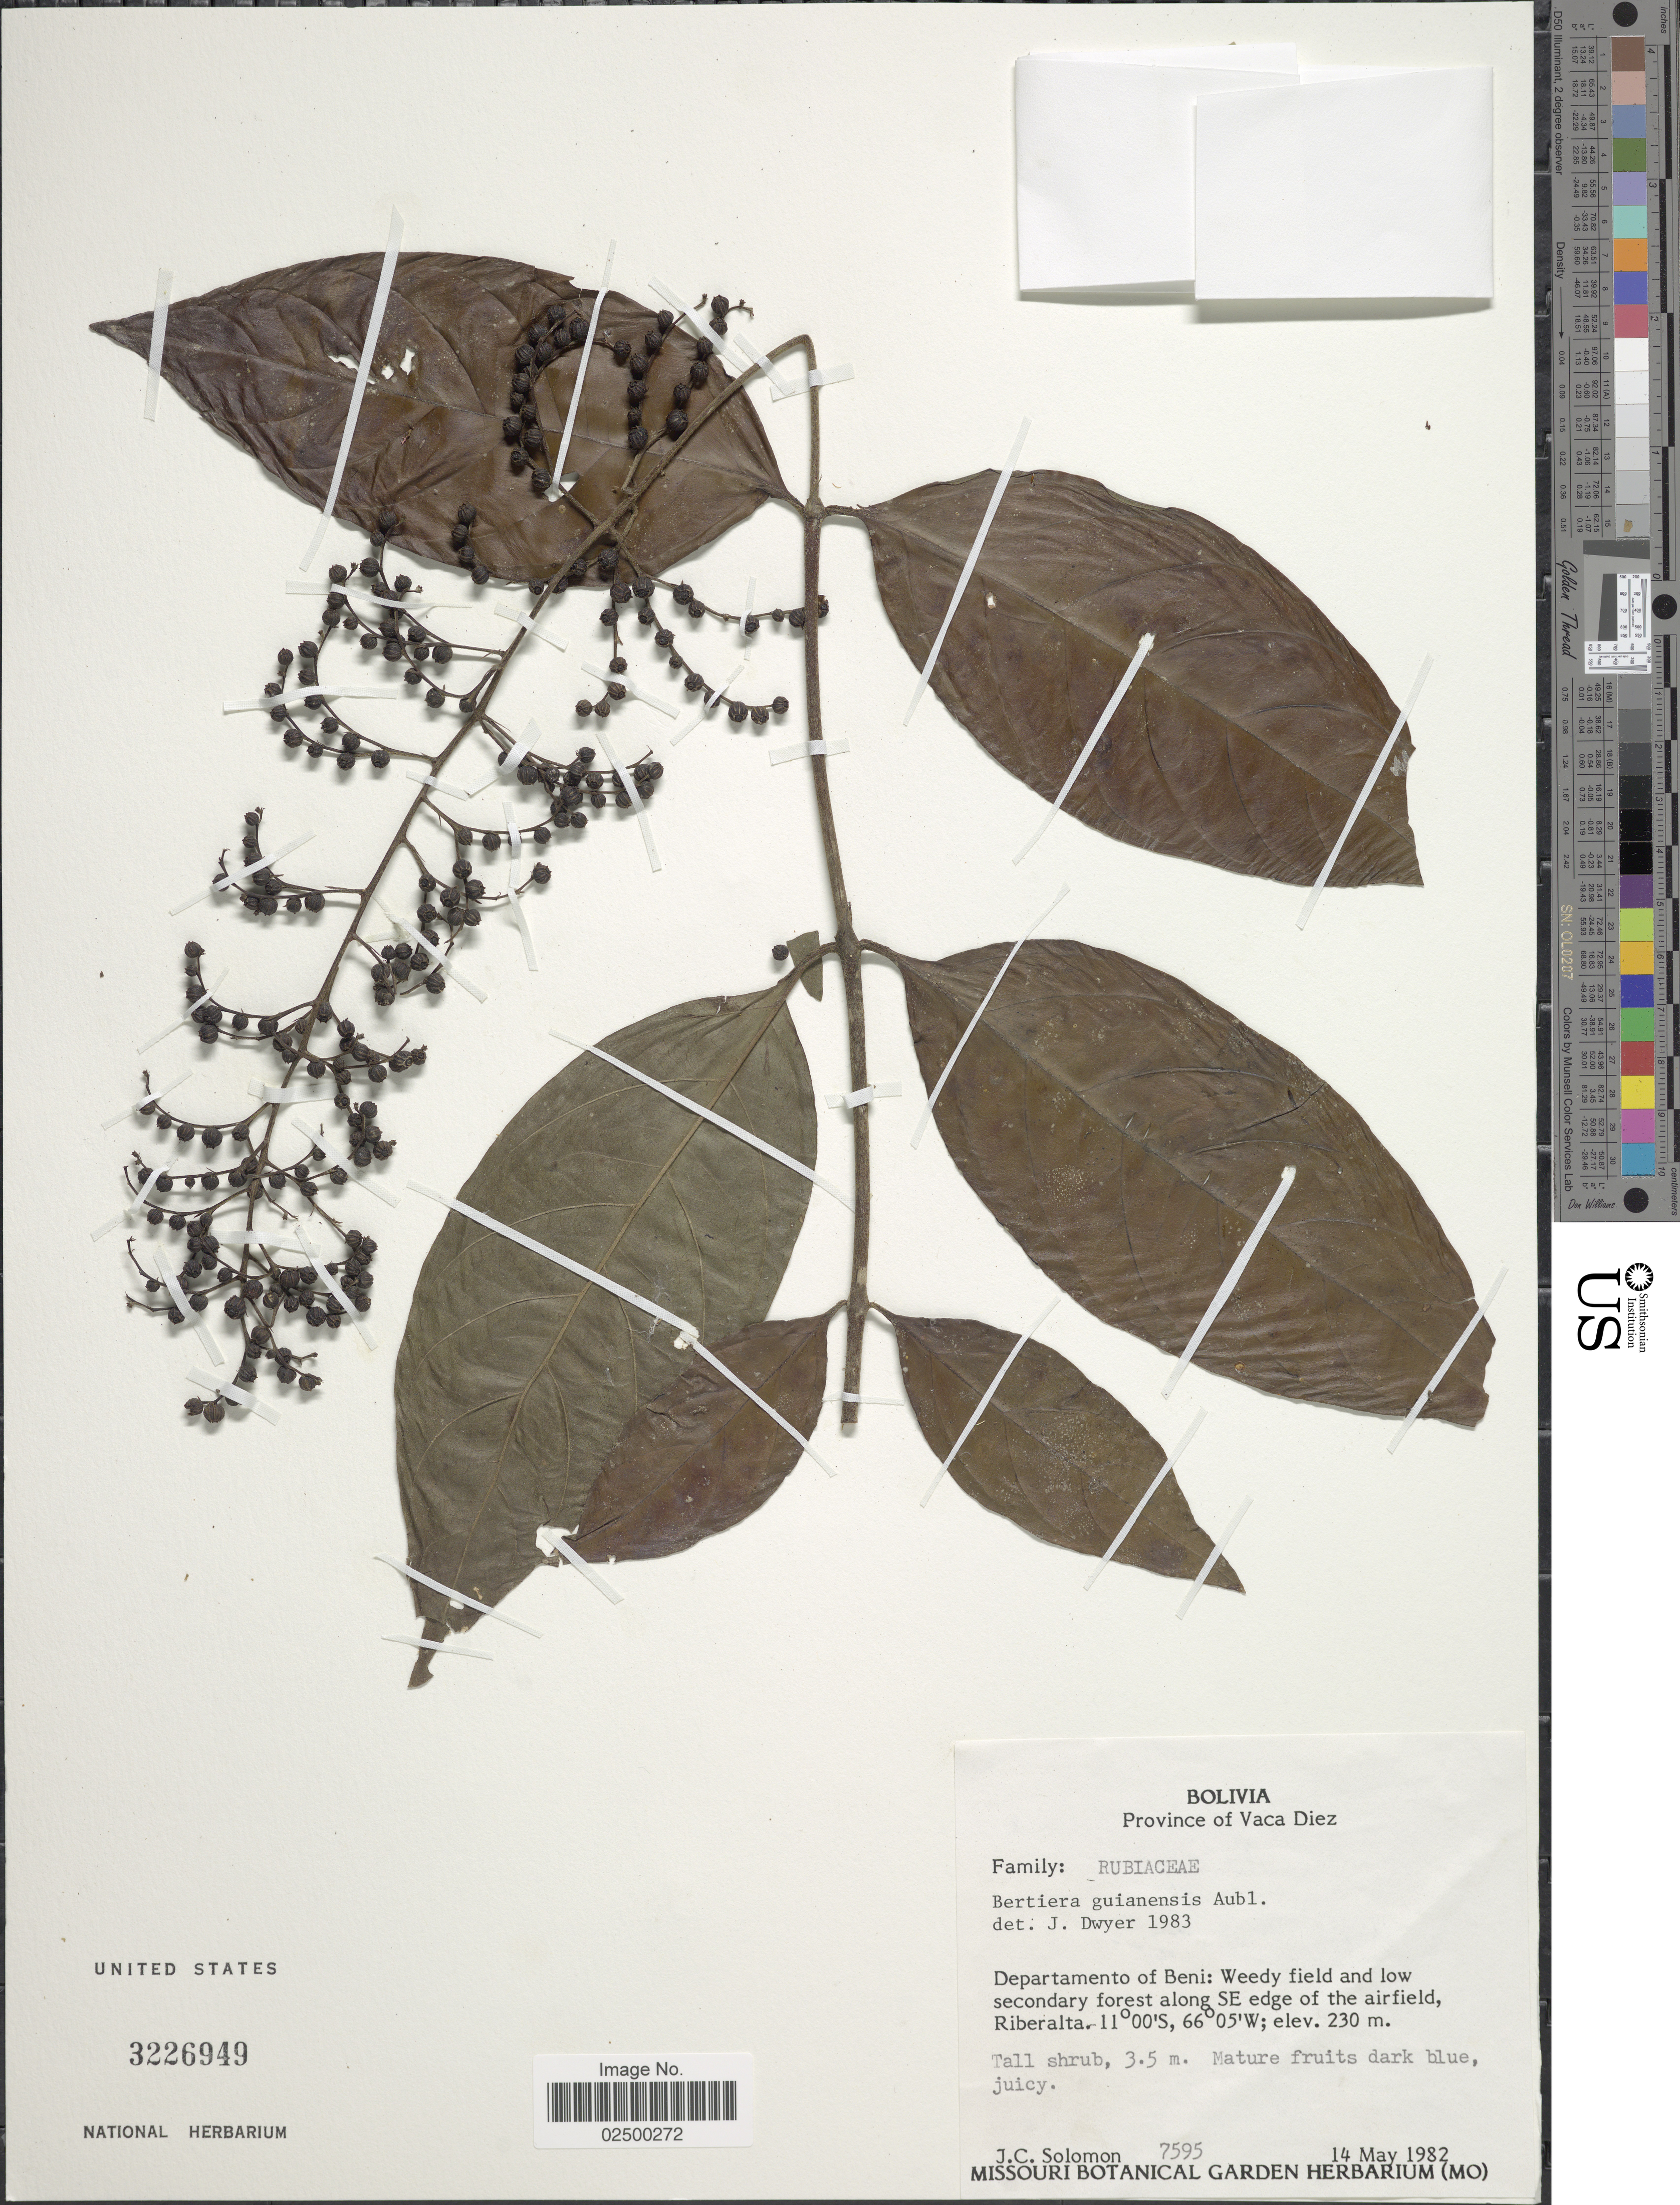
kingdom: Plantae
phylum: Tracheophyta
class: Magnoliopsida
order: Gentianales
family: Rubiaceae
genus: Bertiera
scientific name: Bertiera guianensis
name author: Aubl.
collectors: J. C. Solomon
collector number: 7595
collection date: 1982-05-14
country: Bolivia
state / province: Beni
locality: Province of Vaca Diez, secondary forst along SE edge of the airfield Riberalta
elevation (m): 230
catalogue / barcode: US 3226949